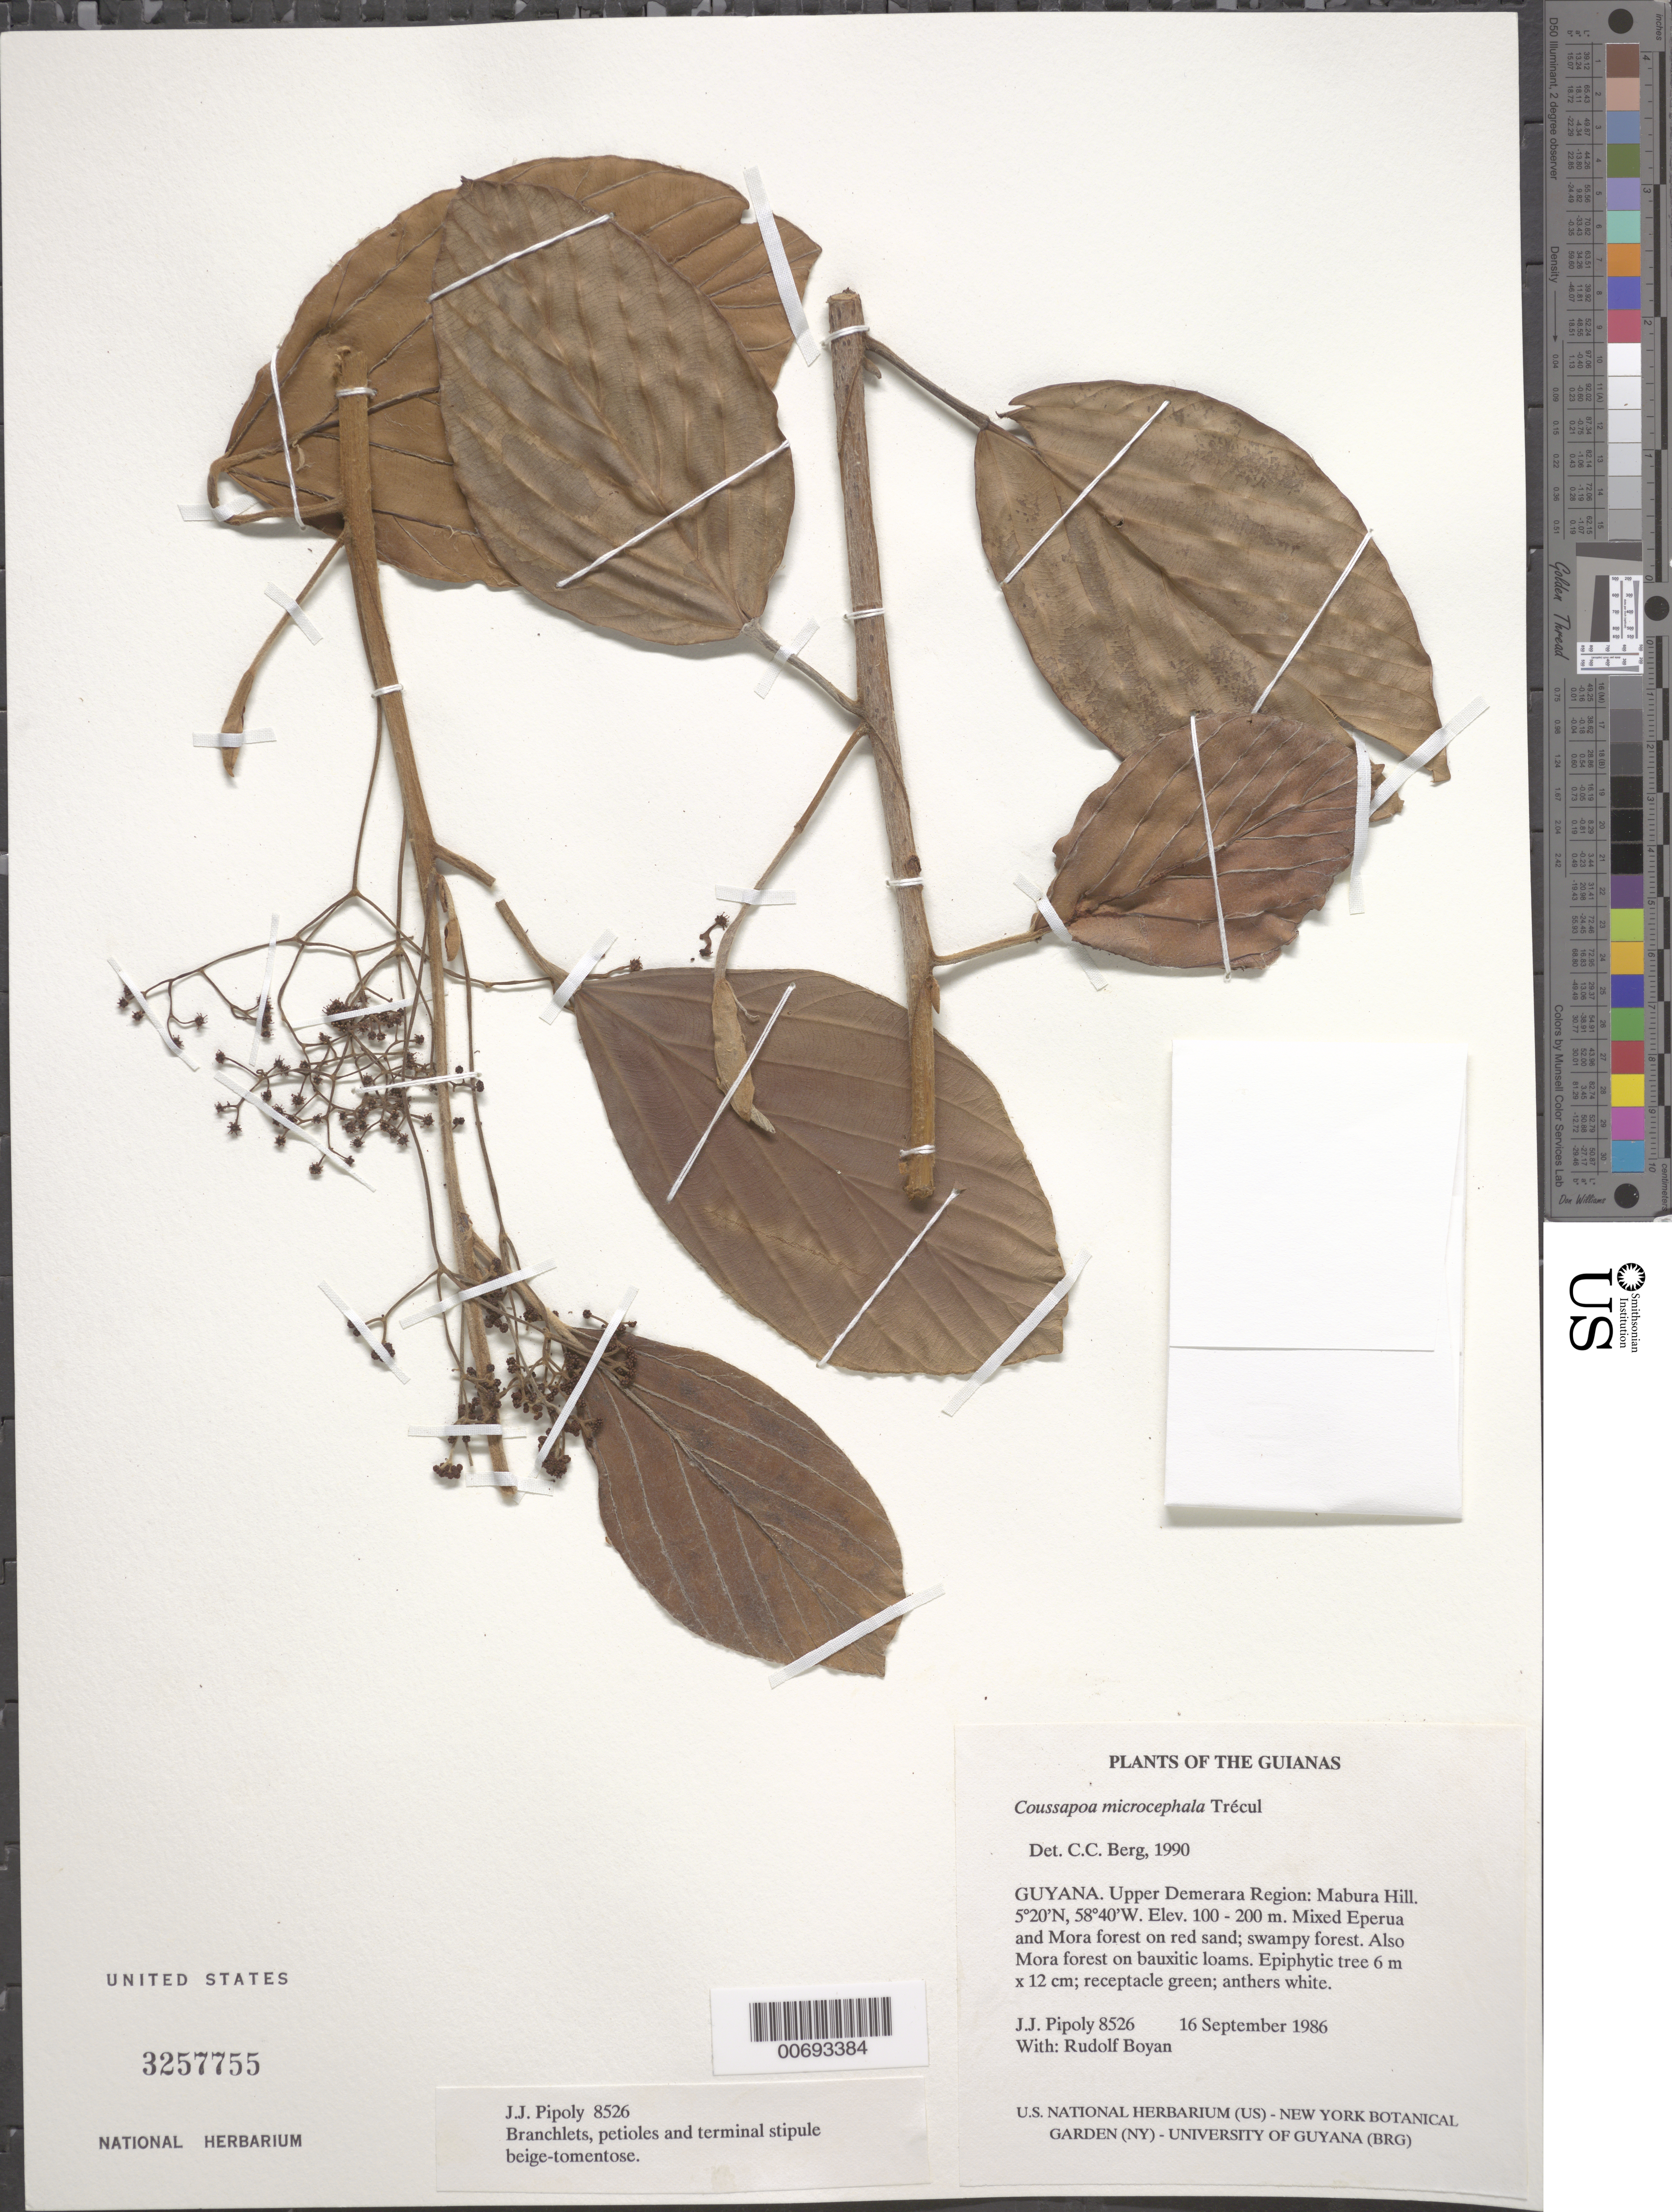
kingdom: Plantae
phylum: Tracheophyta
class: Magnoliopsida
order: Rosales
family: Urticaceae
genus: Coussapoa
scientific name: Coussapoa microcephala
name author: Trécul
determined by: Berg, C. C.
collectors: J. J. Pipoly & R. Boyan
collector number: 8526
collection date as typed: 16 September 1986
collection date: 1986-09-16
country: Guyana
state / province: U. Demerara-Berbice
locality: Mabura Hill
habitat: Mixed Eperua and Mora forest on red sand; swampy forest. Also Mora forest on bauxitic loams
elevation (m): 100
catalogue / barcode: US 3257755